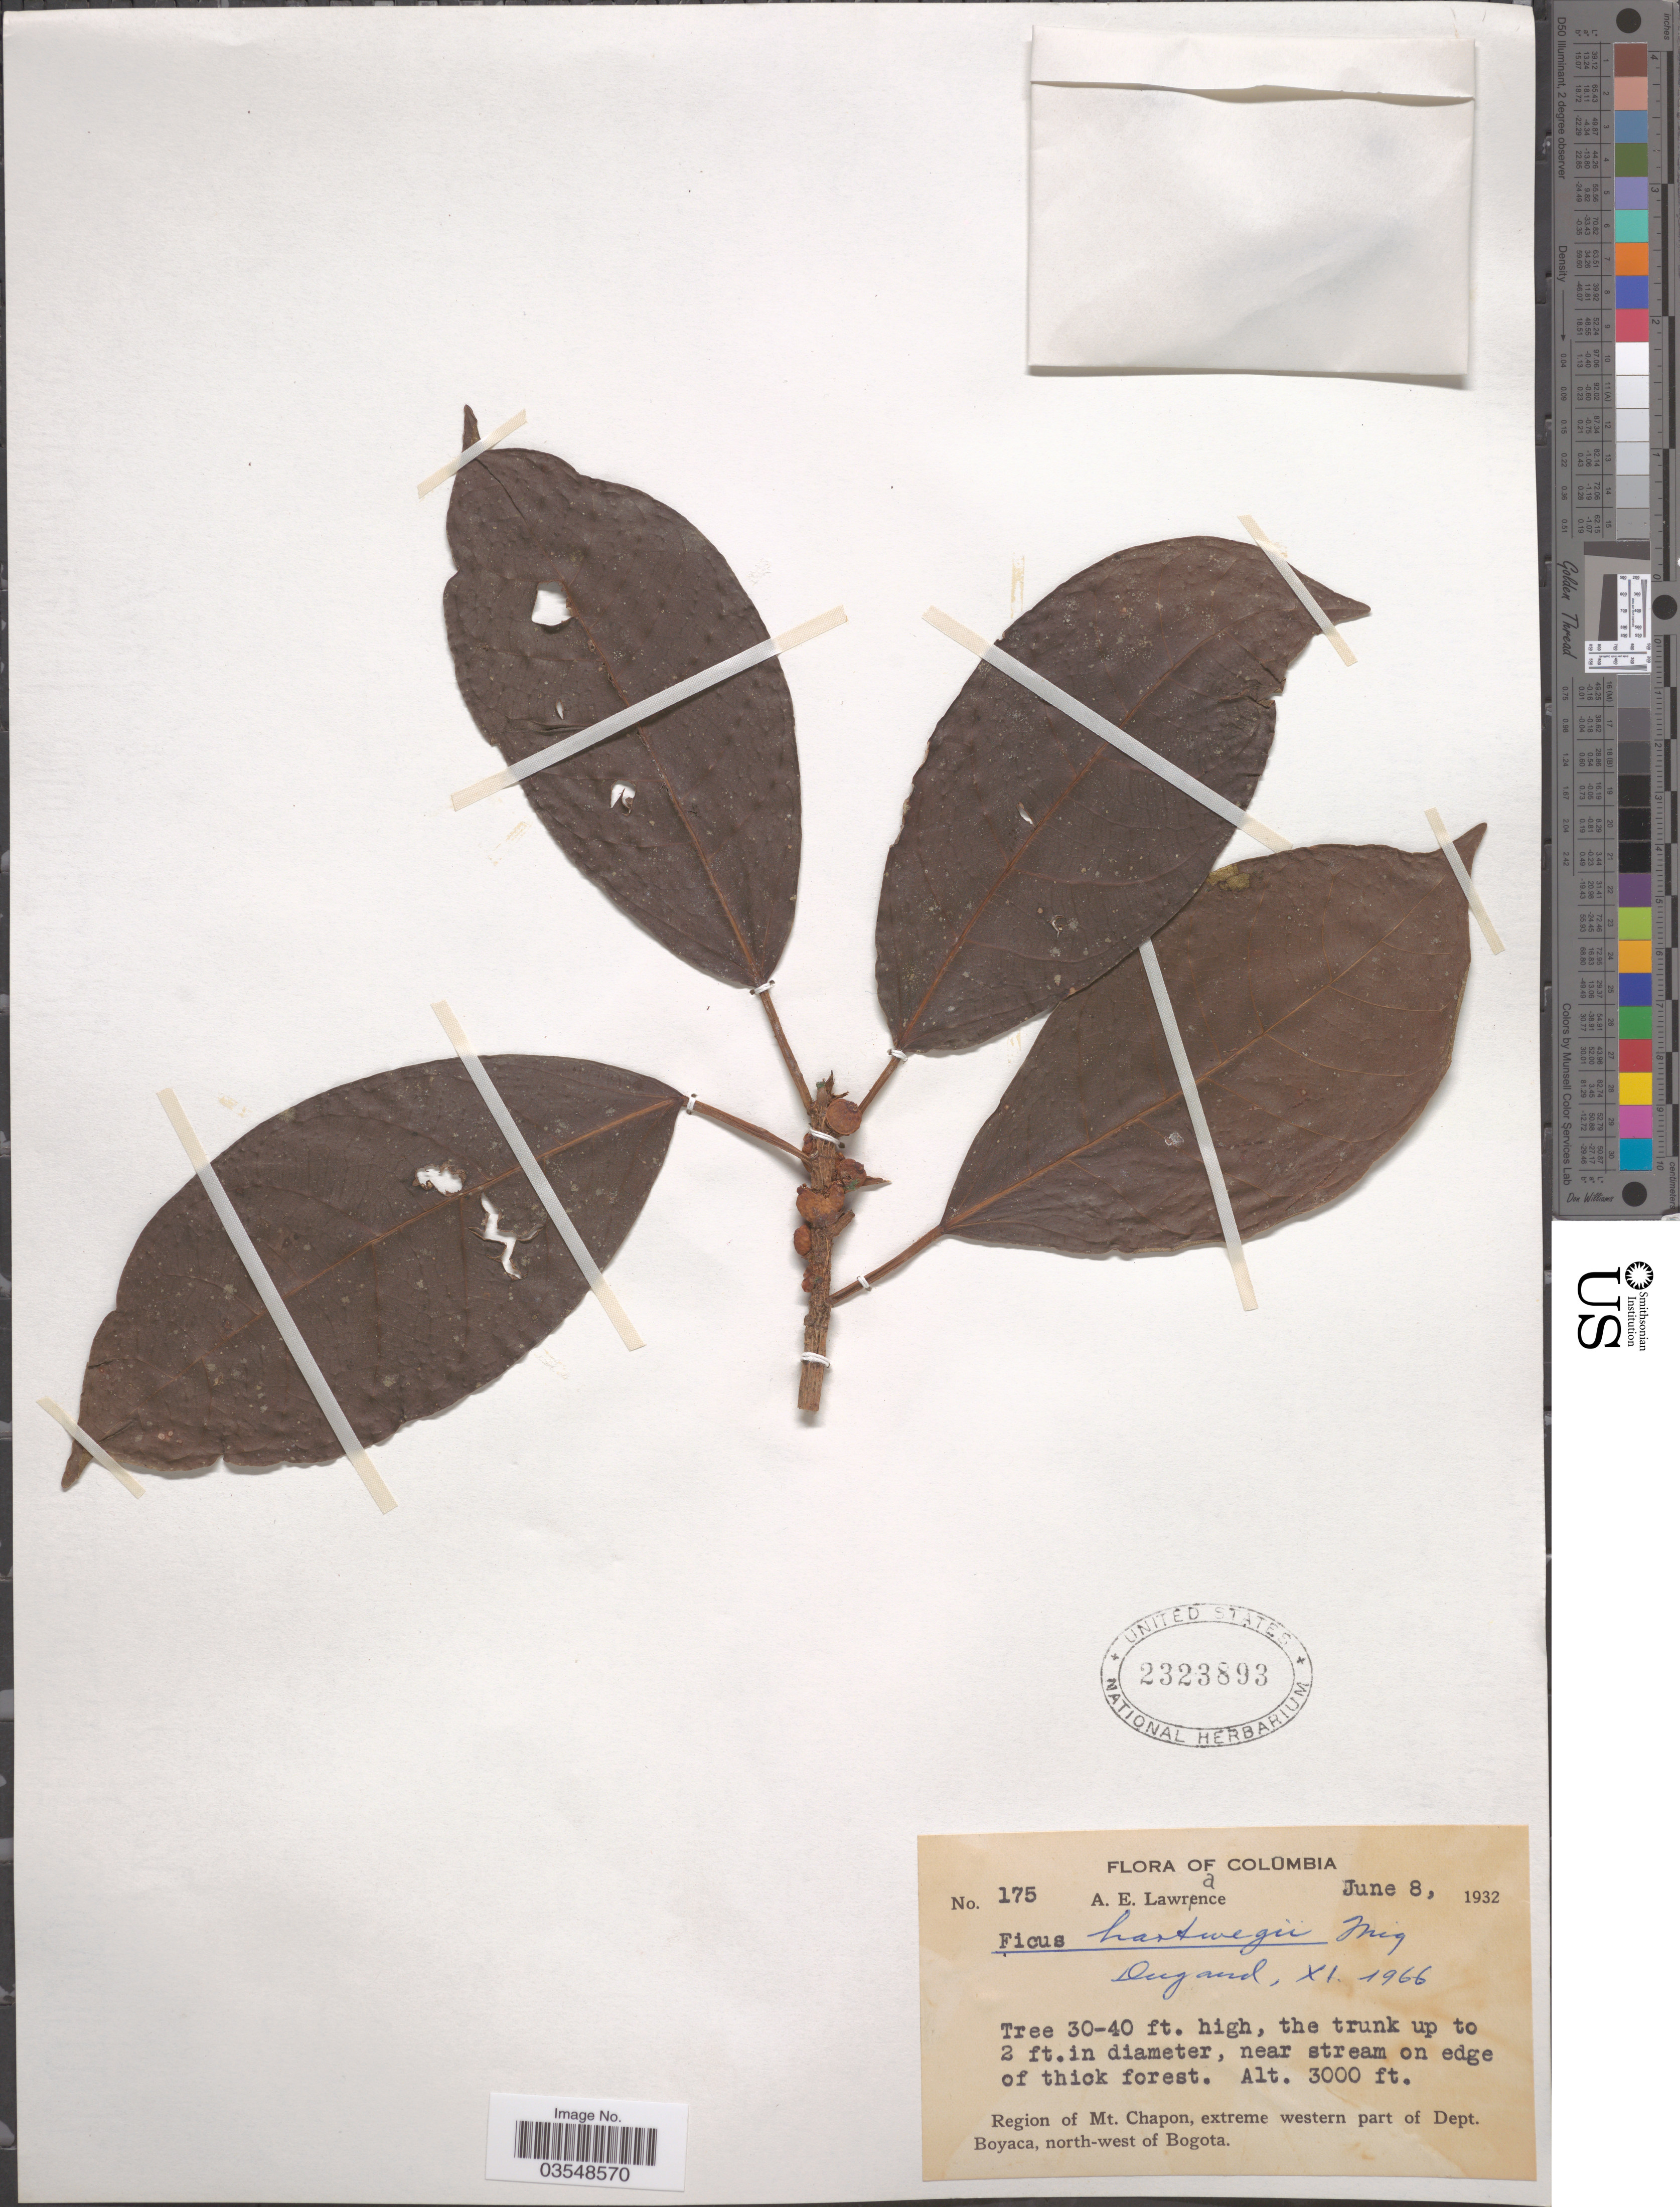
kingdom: Plantae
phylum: Tracheophyta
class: Magnoliopsida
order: Rosales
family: Moraceae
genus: Ficus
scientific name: Ficus hartwegii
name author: (Miq.) Miq.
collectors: A. Lawrance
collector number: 175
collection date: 1932-06-08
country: Colombia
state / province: Boyacá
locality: Regioin of Mt. Chapon, extreme western part of Dept. Boyaca, north-west of Bogota.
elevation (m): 914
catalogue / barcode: US 2323893